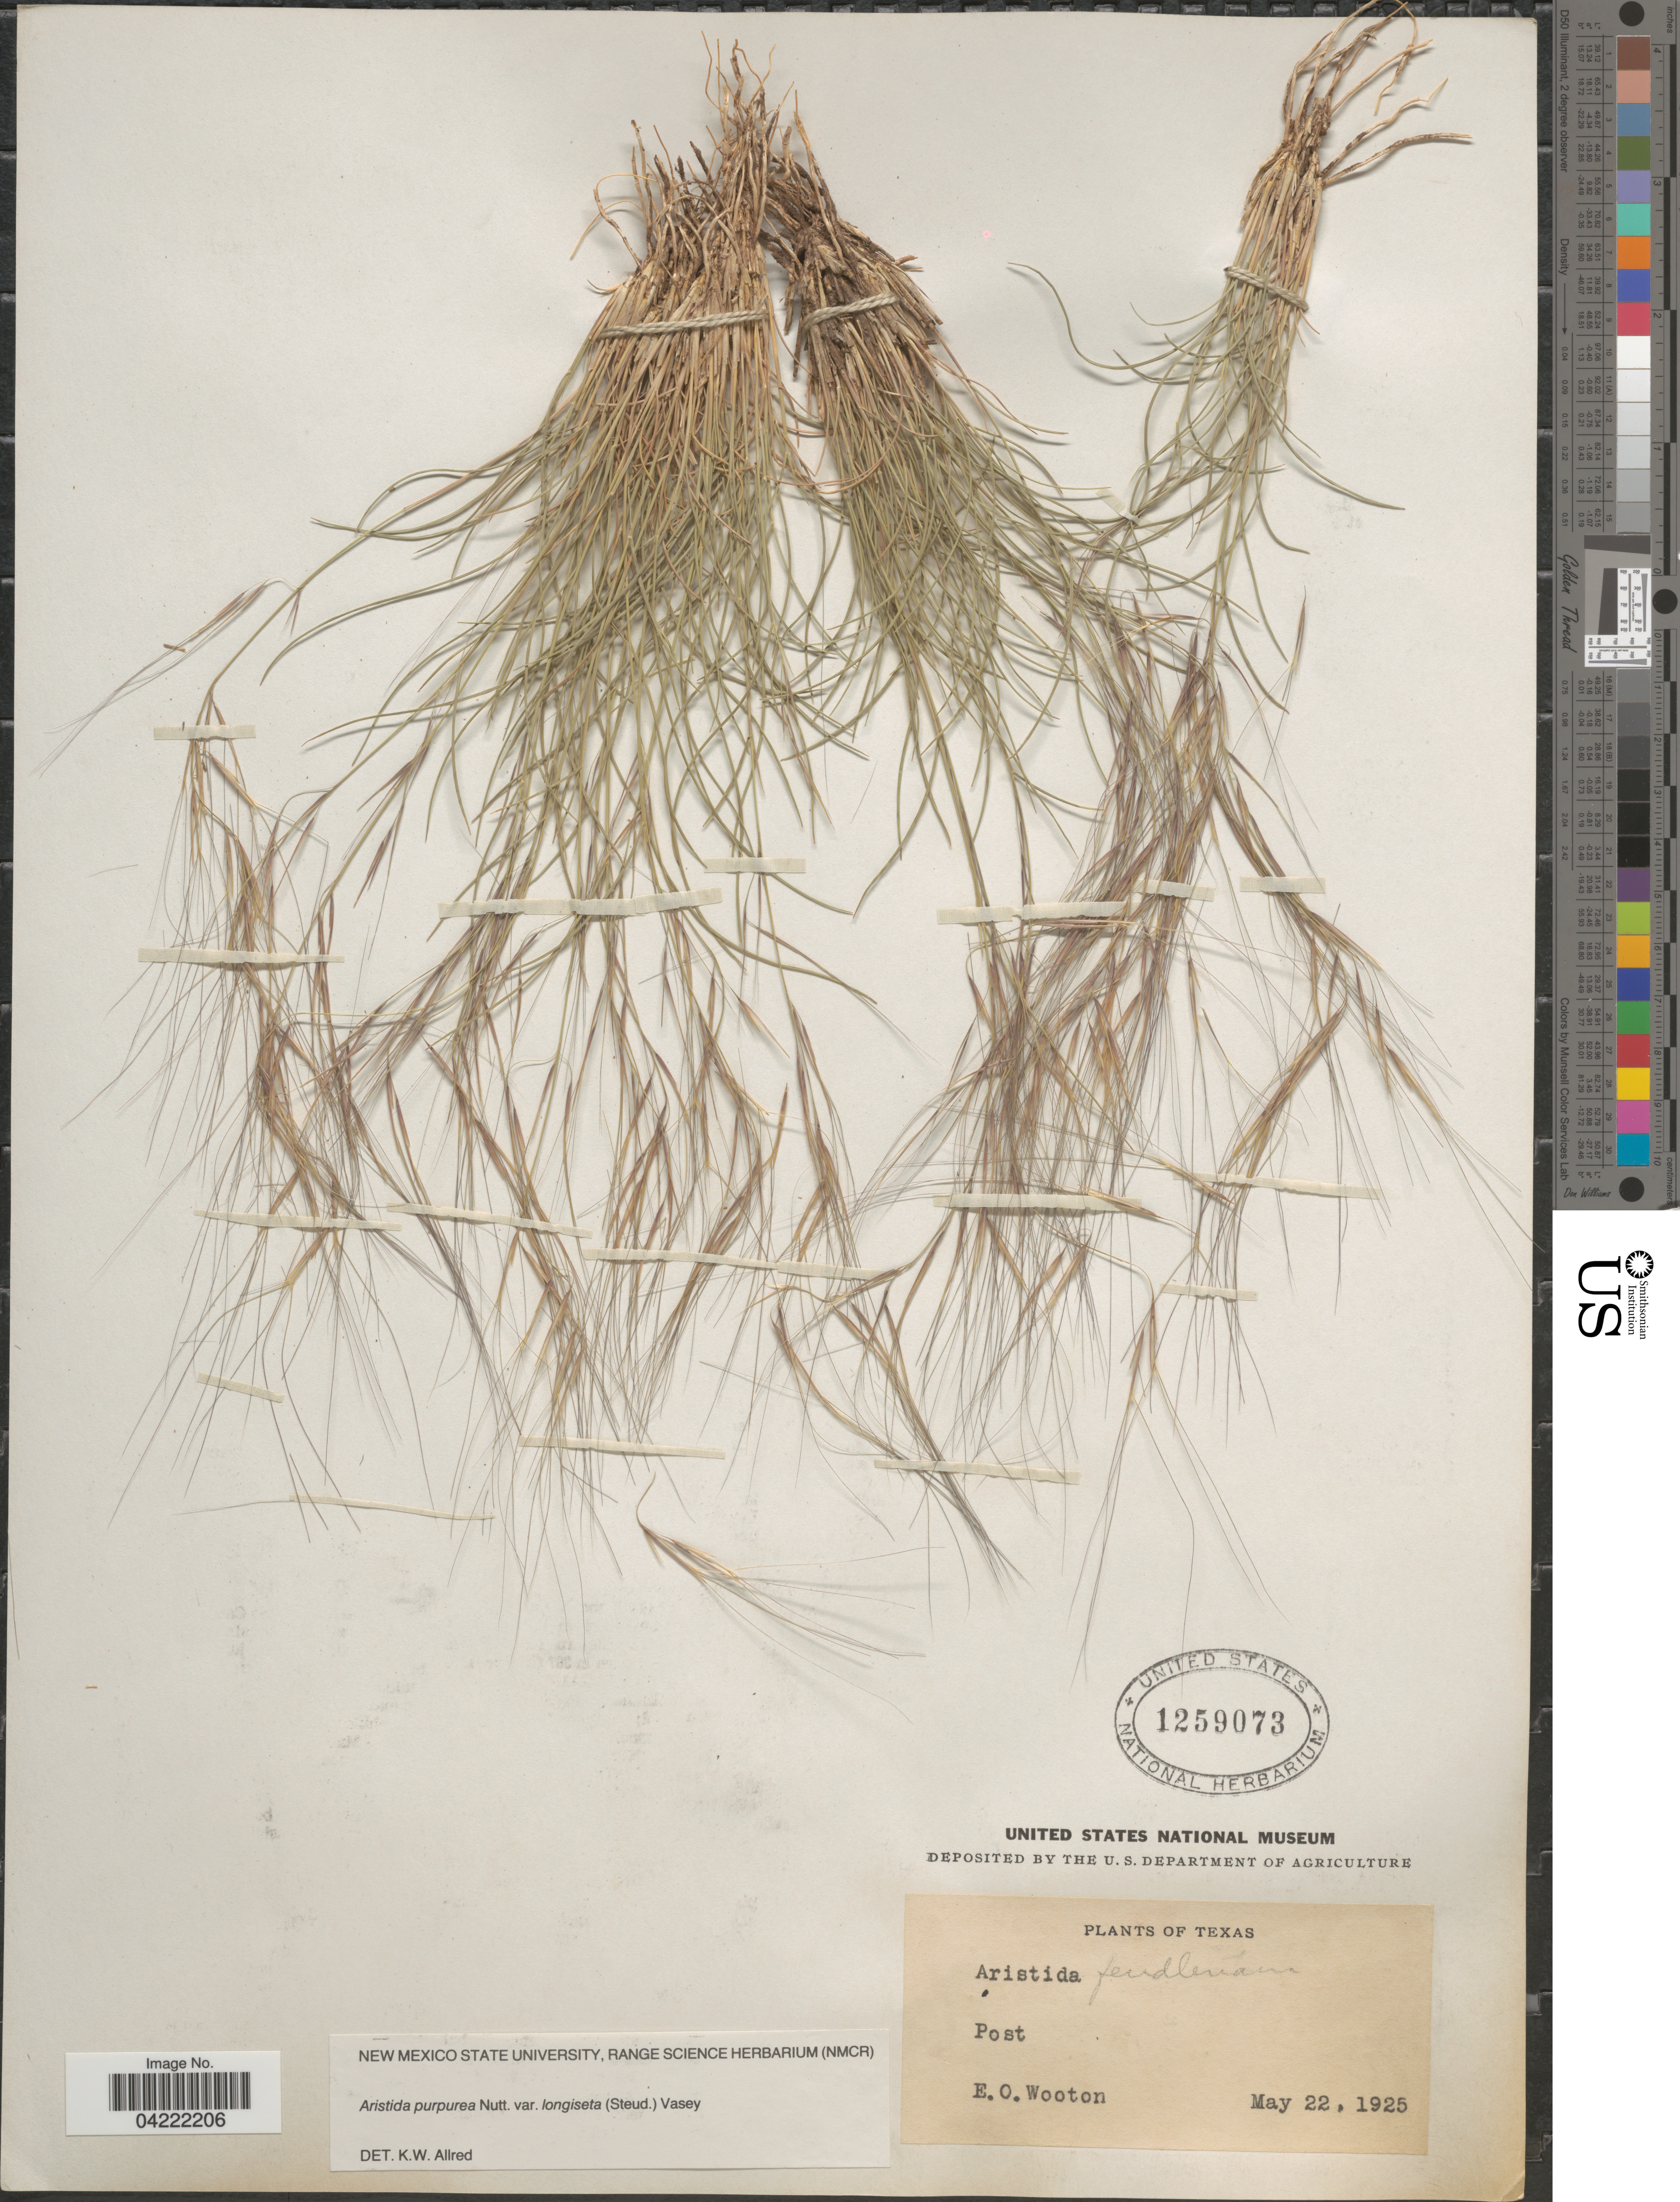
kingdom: Plantae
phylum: Tracheophyta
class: Liliopsida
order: Poales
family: Poaceae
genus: Aristida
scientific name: Aristida purpurea var. longiseta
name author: (Steud.) Vasey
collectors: E. O. Wooton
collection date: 1925-05-22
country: United States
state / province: Texas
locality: Post.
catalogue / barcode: US 1259073